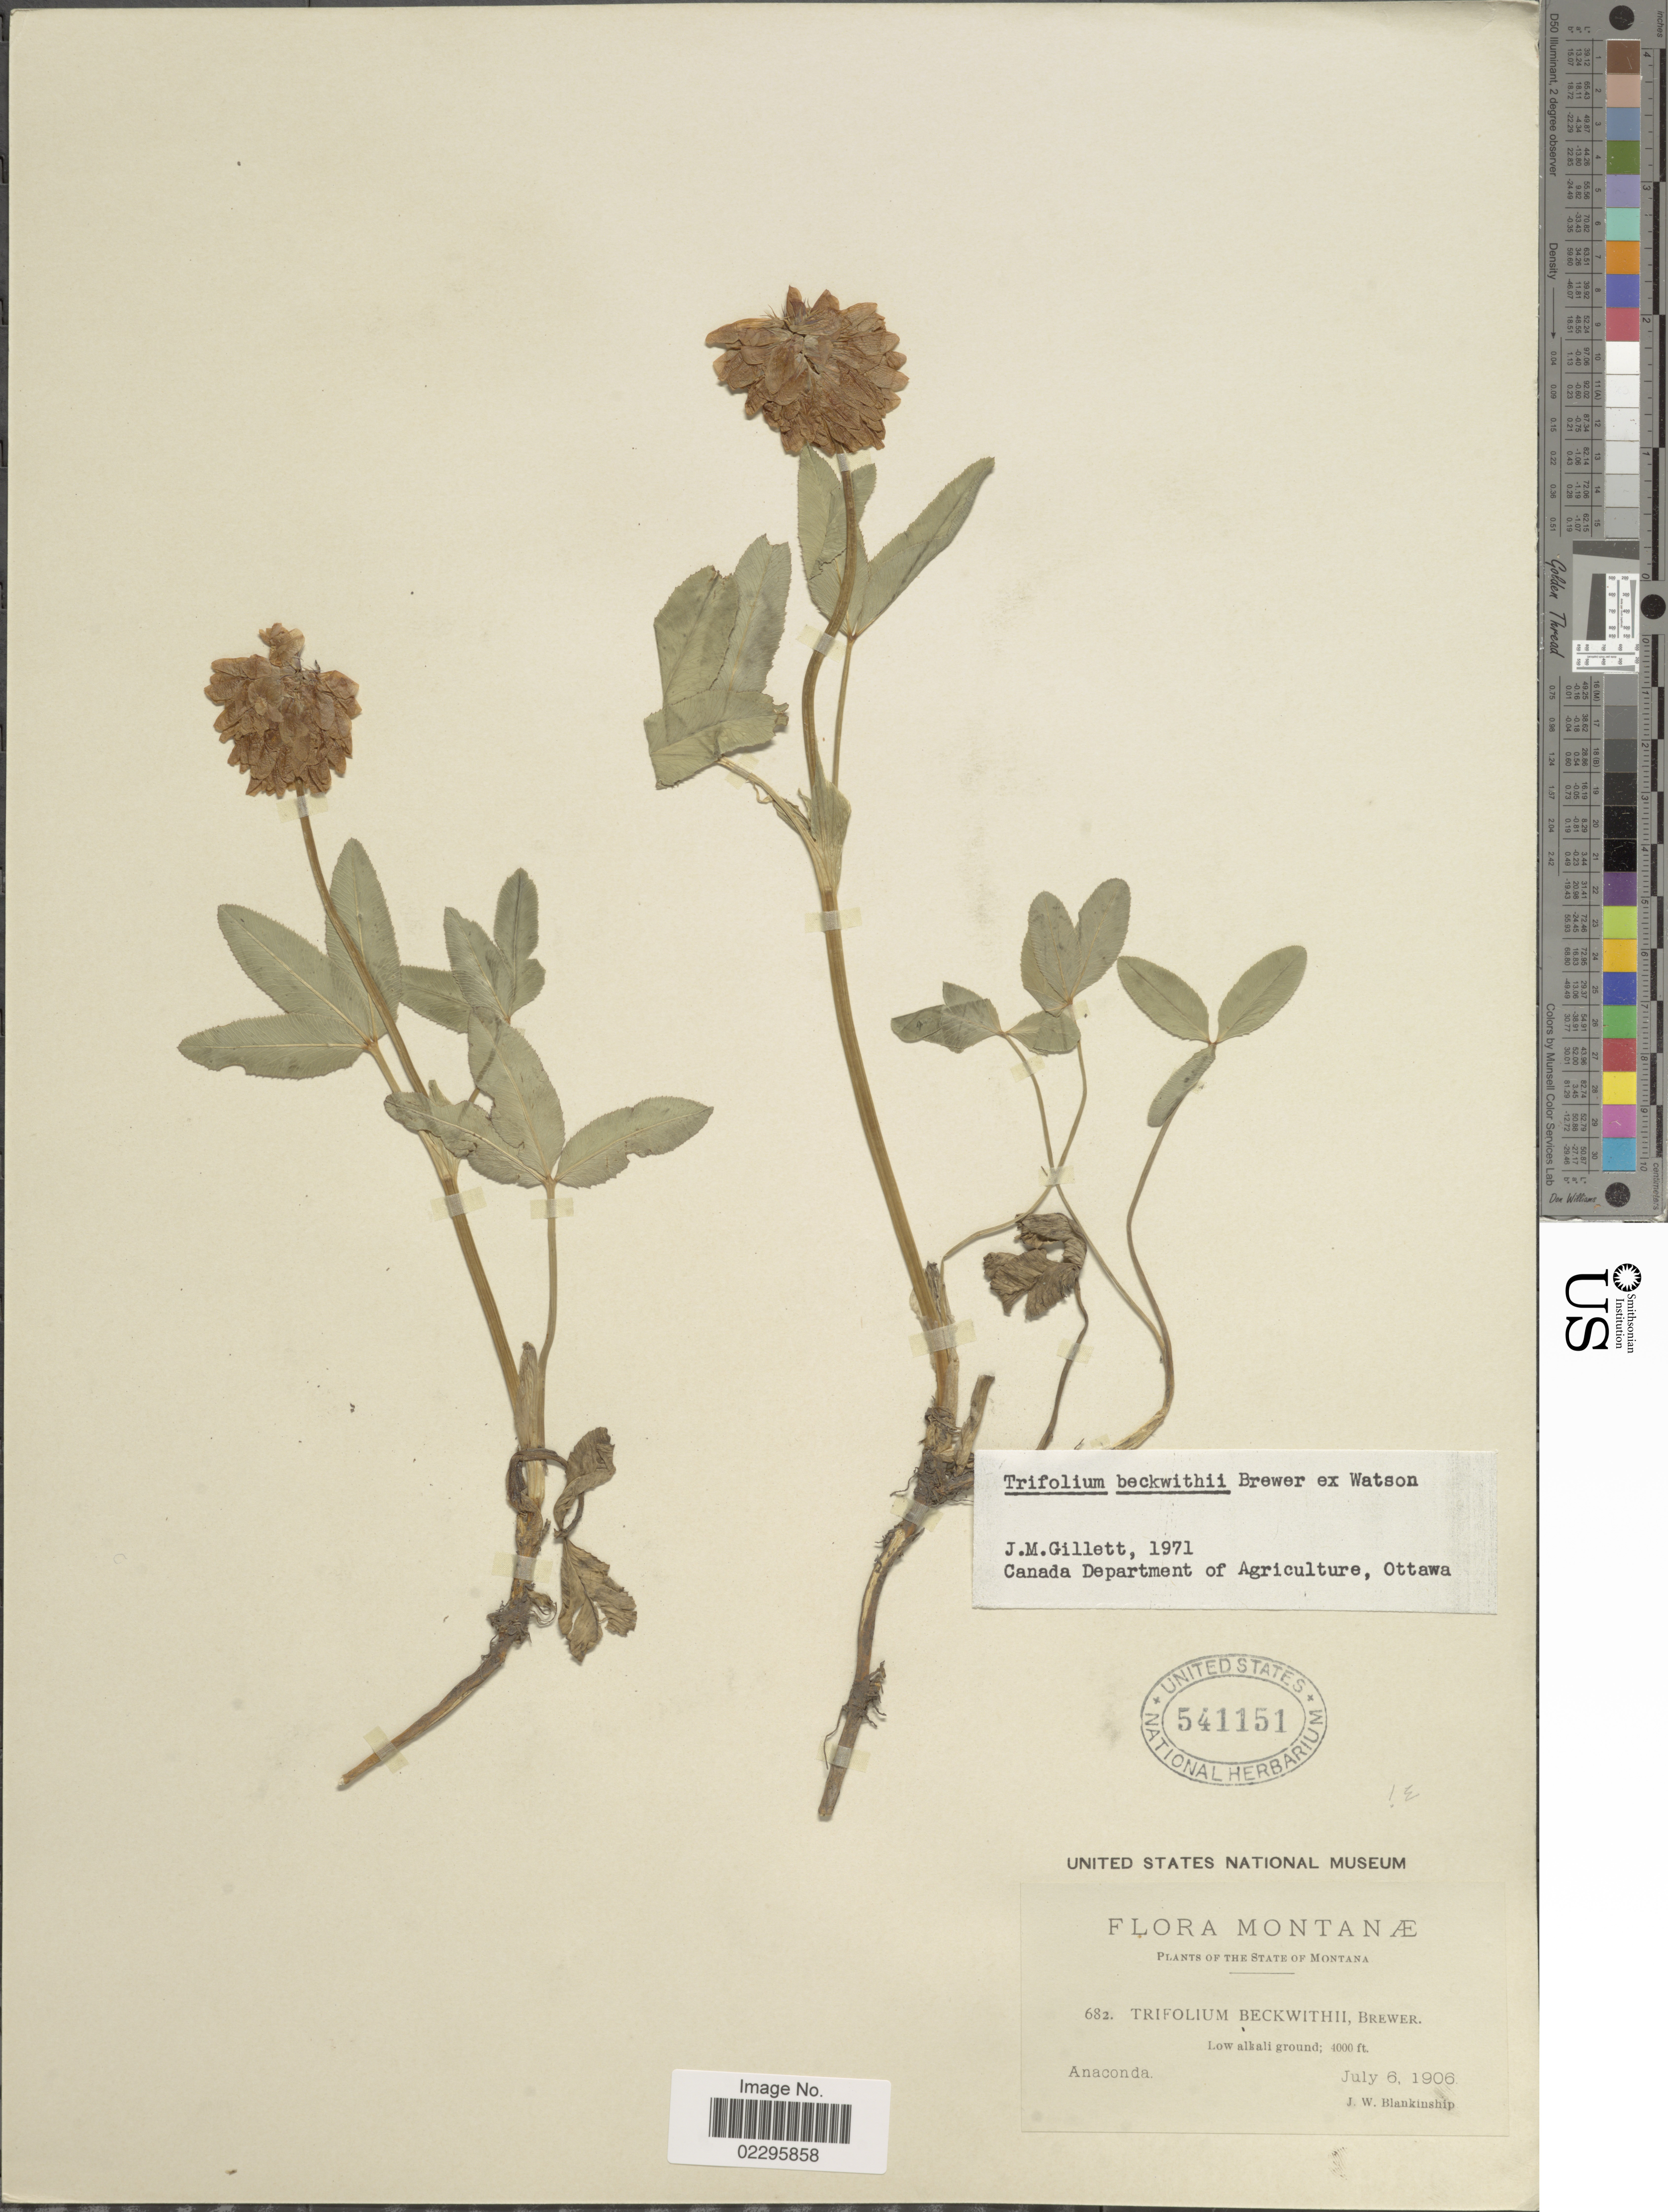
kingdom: Plantae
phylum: Tracheophyta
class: Magnoliopsida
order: Fabales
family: Fabaceae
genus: Trifolium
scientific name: Trifolium beckwithii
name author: S. Watson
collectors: J. W. Blankinship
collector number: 682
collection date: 1906-07-06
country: United States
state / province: Montana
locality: Low alkali ground, Anaconda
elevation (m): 1219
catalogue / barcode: US 541151